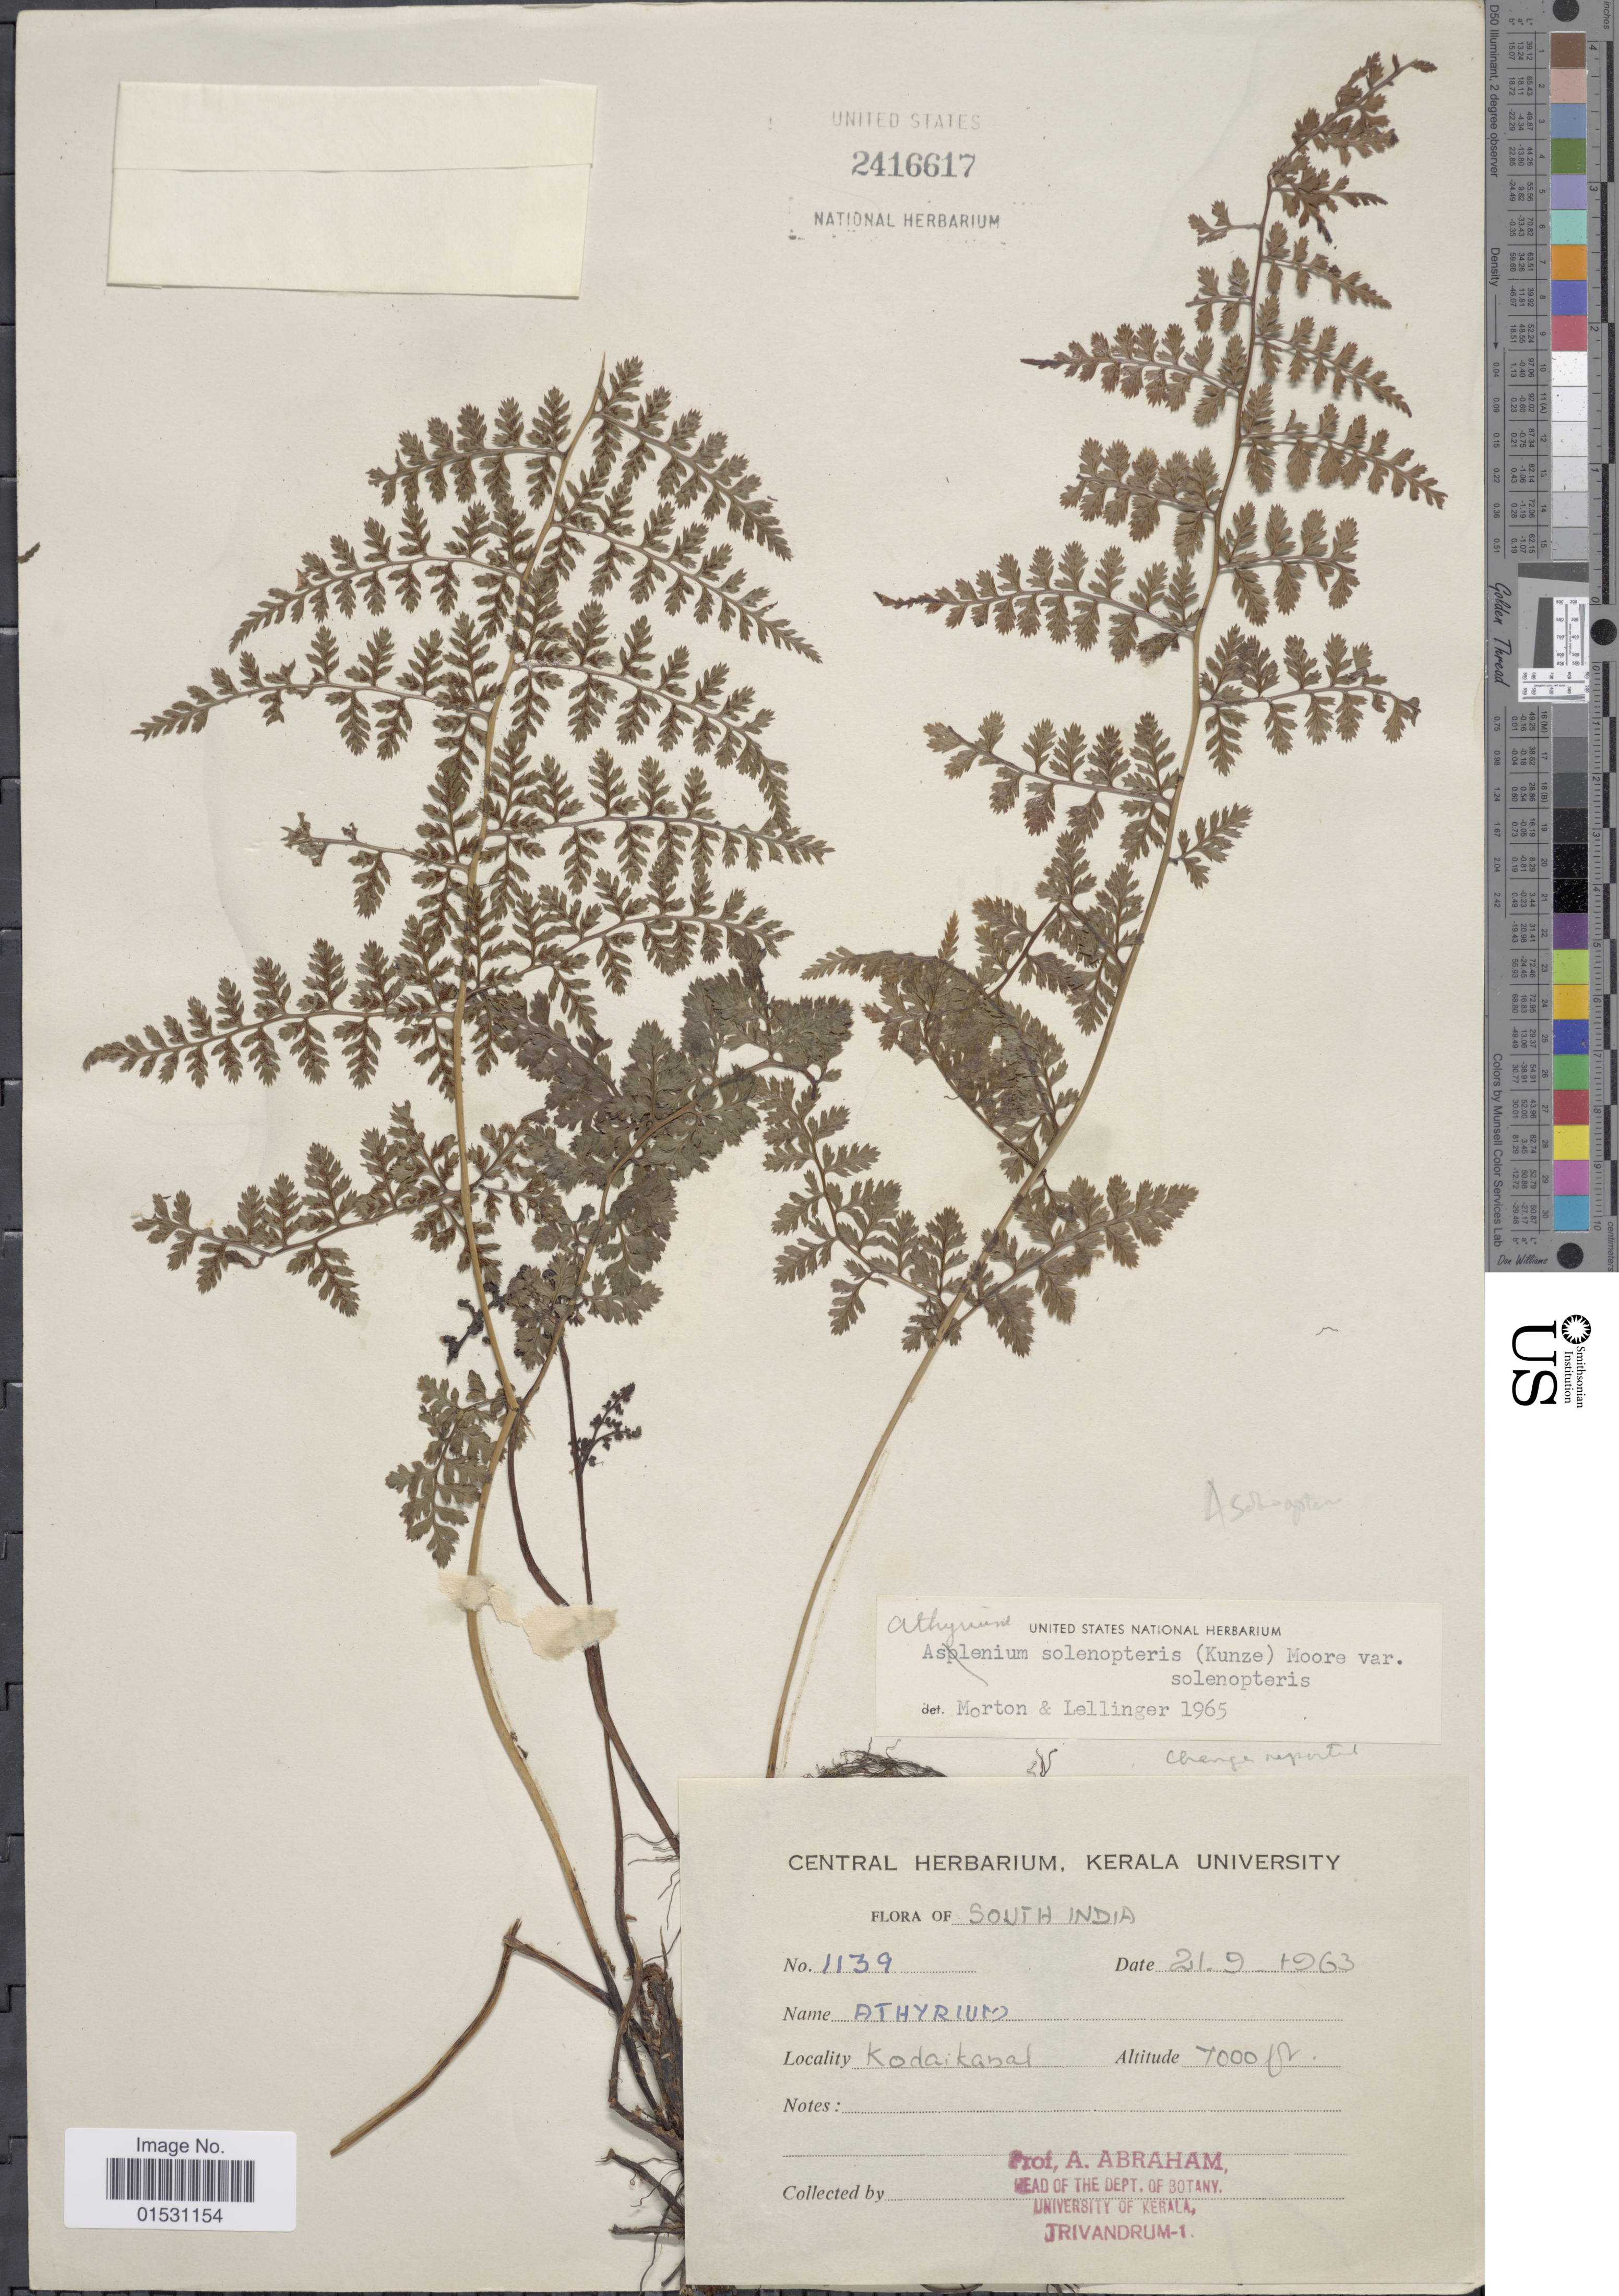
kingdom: Plantae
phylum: Tracheophyta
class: Polypodiopsida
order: Polypodiales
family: Athyriaceae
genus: Athyrium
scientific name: Athyrium solenopteris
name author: (Kunze) T. Moore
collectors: A. Abraham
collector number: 1139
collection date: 1963-09-21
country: India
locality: South India. Kodaikanal.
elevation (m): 2134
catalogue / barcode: US 2416617